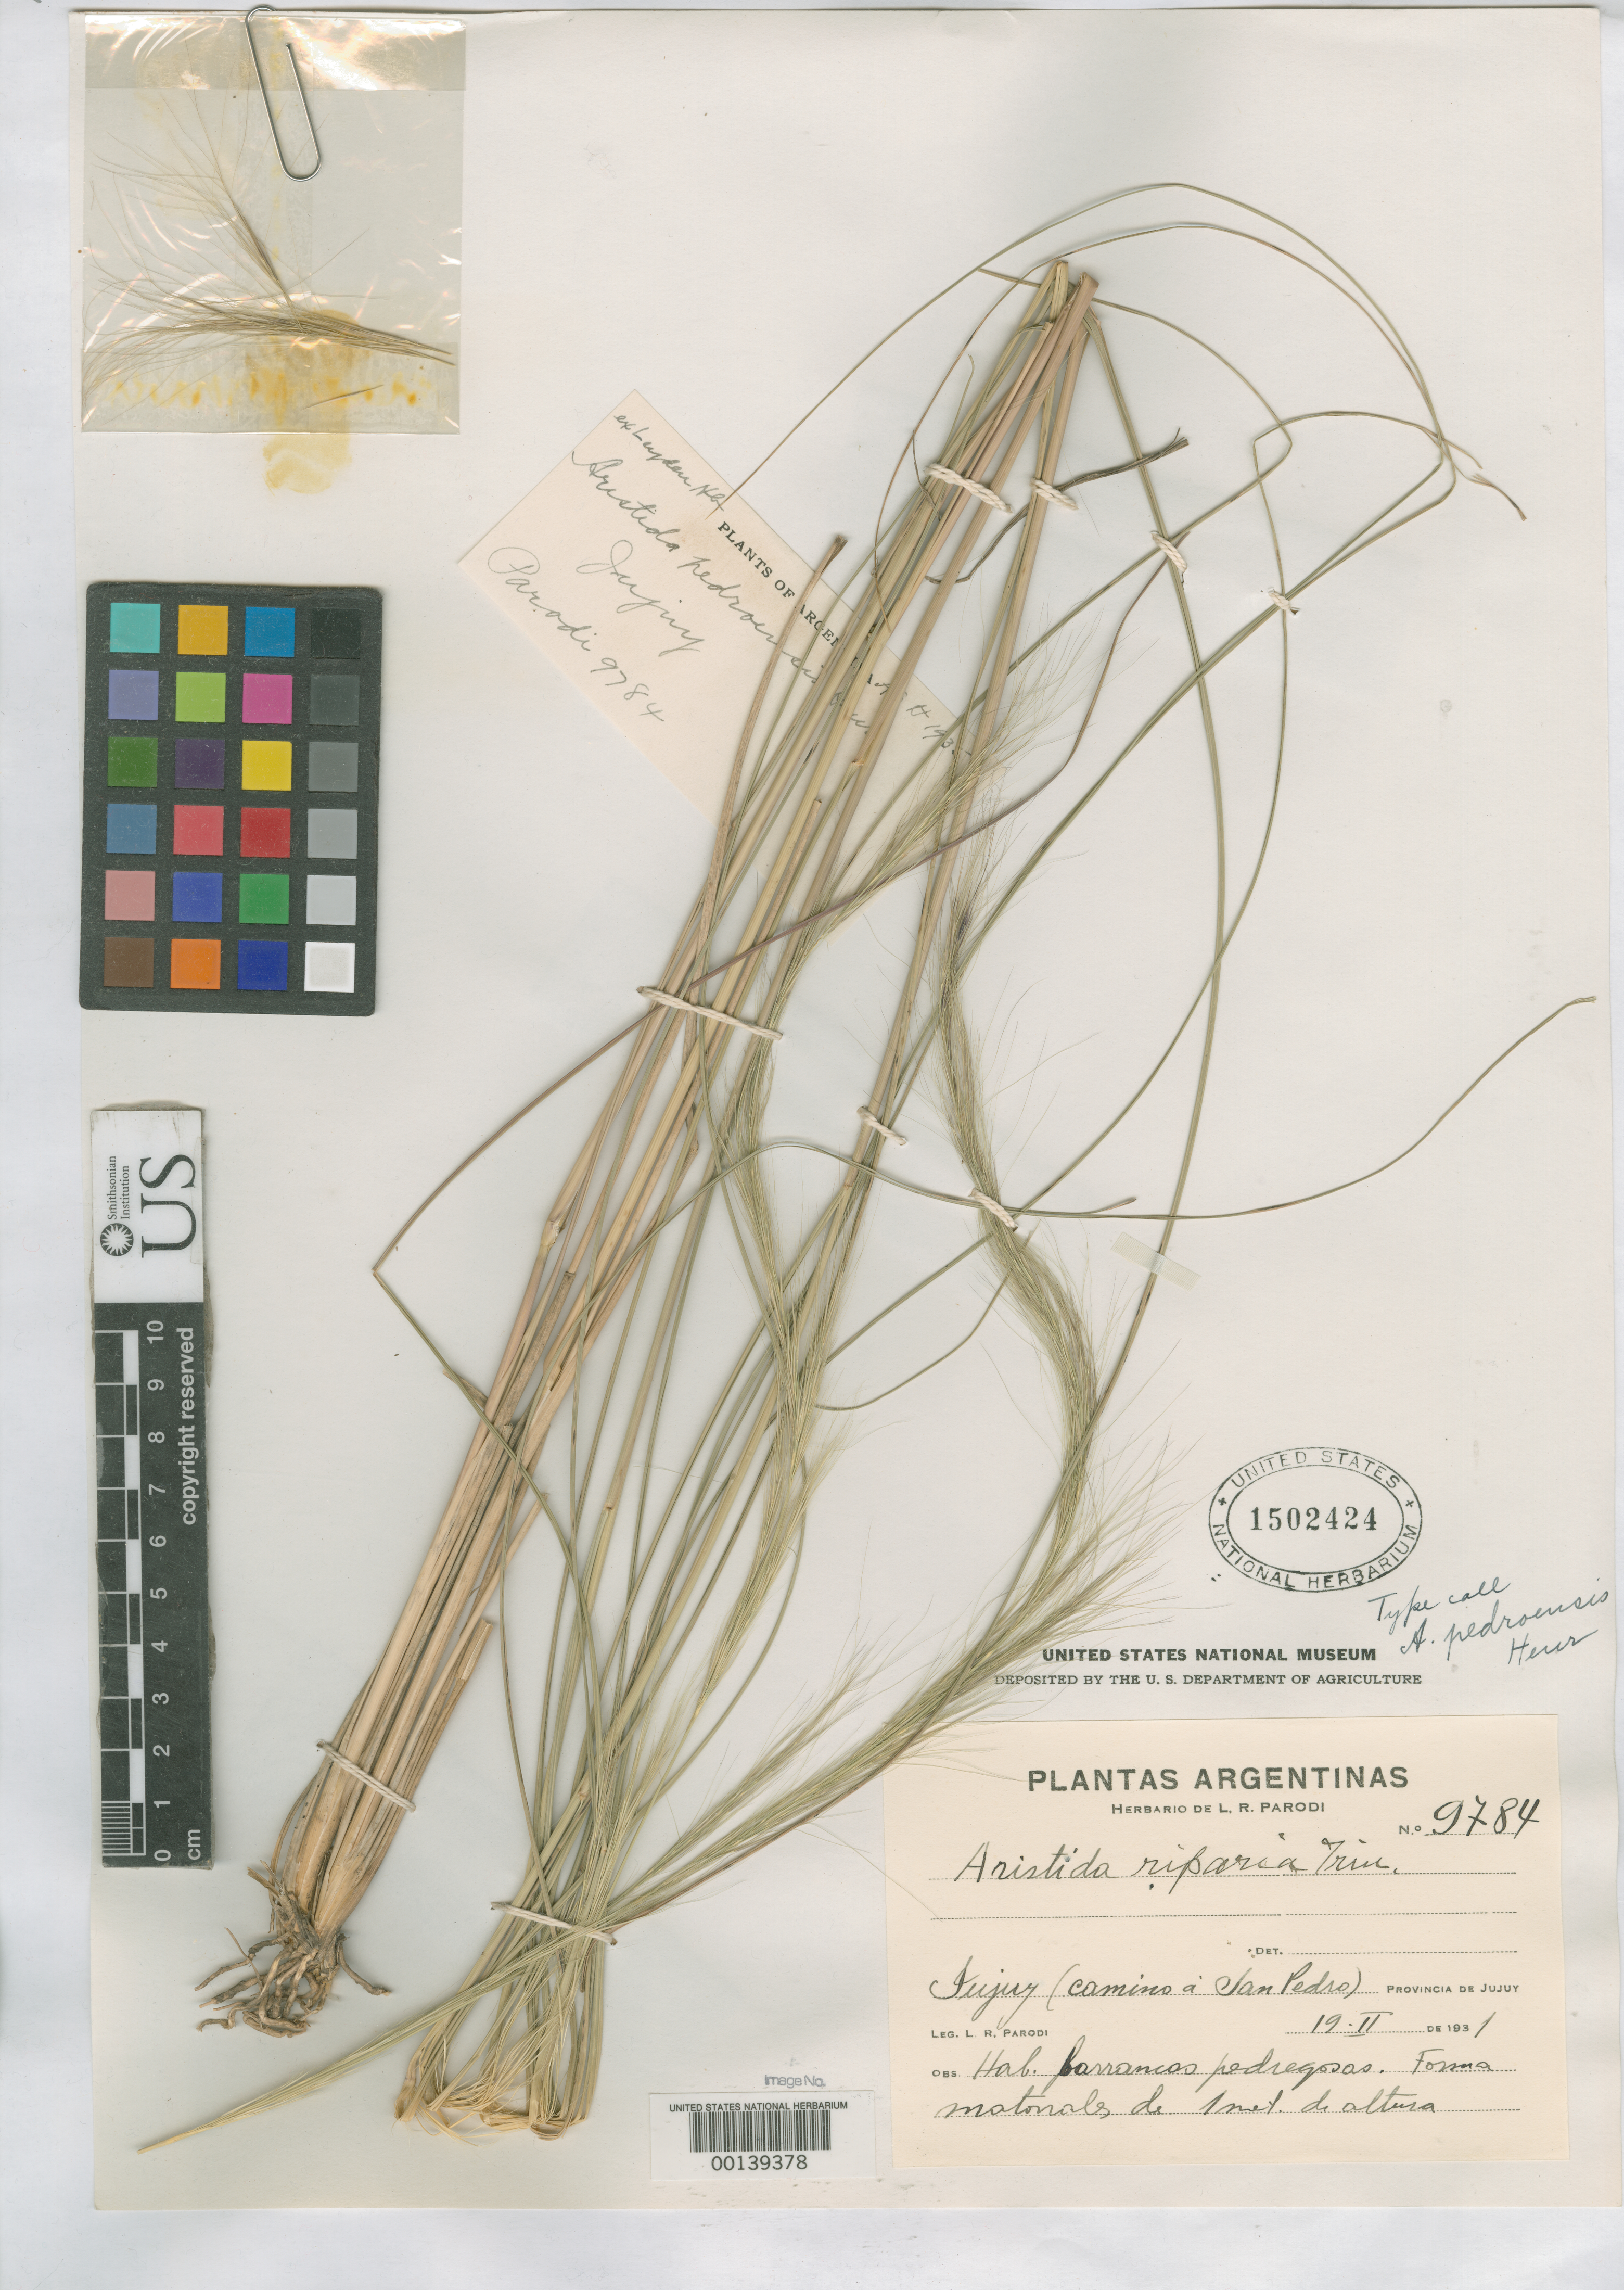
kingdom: Plantae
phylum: Tracheophyta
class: Liliopsida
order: Poales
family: Poaceae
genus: Aristida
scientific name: Aristida pedroensis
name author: Henr.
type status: Type Collection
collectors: L. R. Parodi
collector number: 9784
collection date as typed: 19 Feb 1931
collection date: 1931-02-19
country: Argentina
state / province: Jujuy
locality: Jujuy, road to San Pedro.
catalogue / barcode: US 1502424